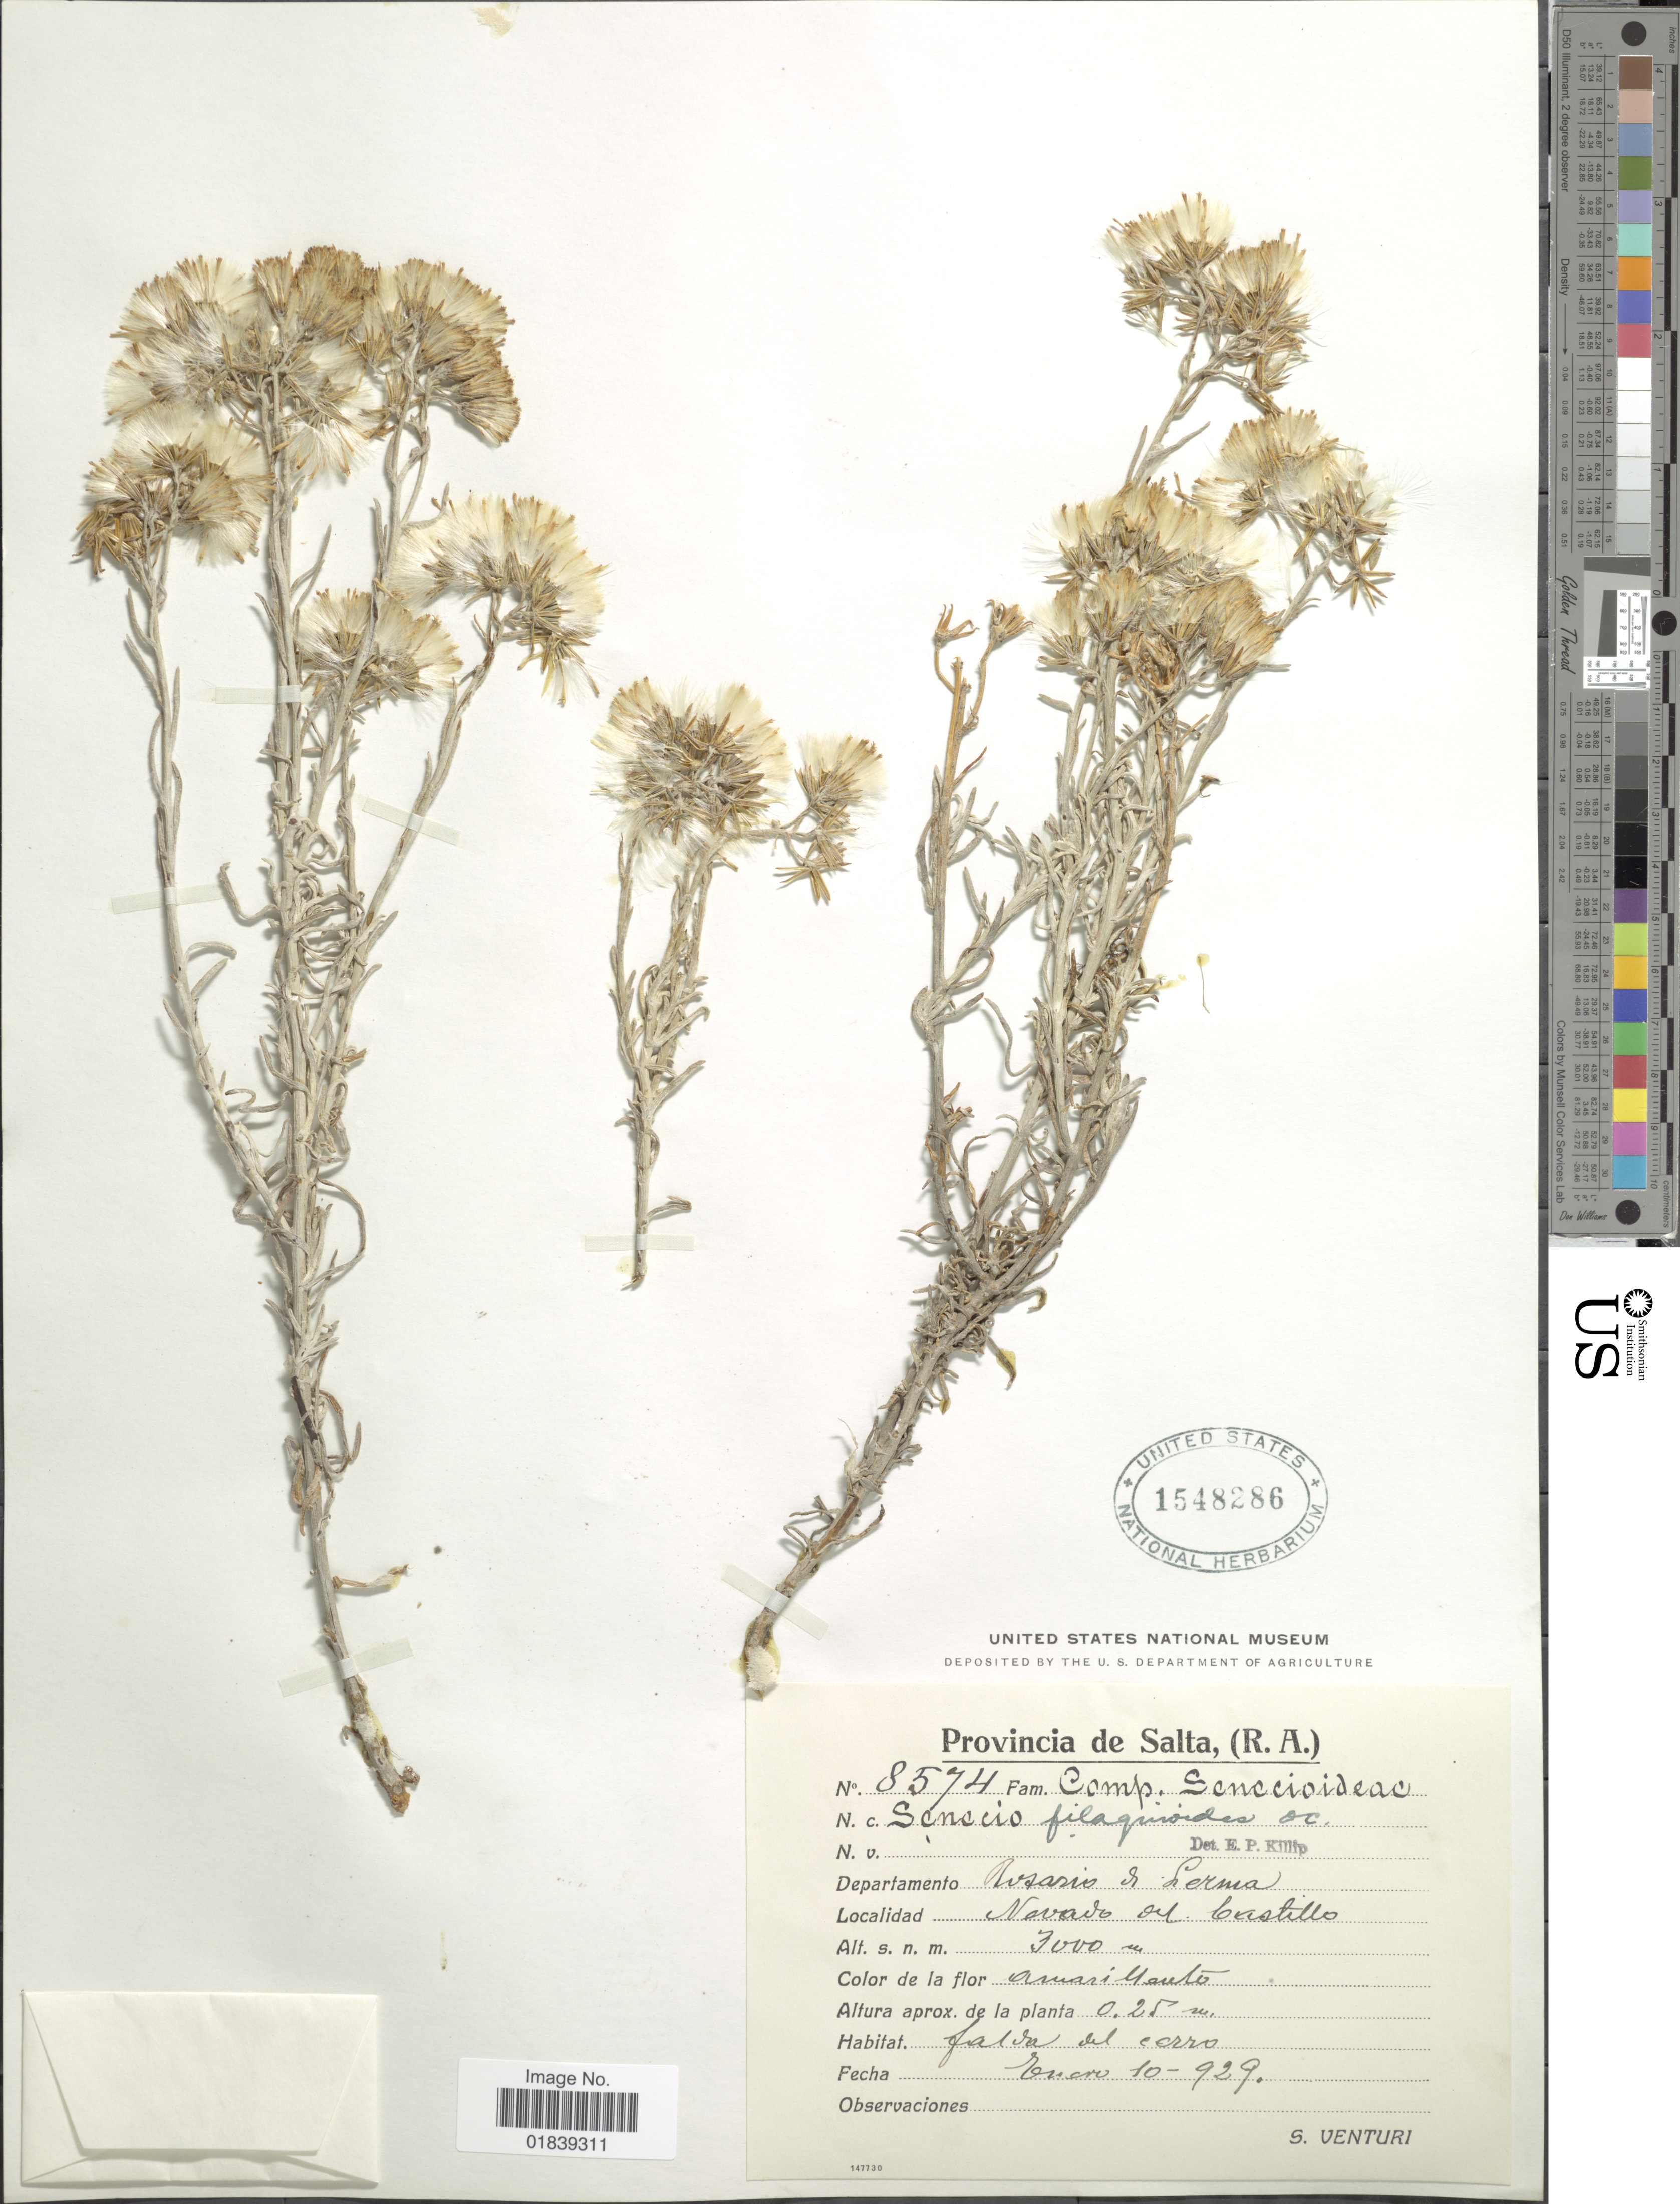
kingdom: Plantae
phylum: Tracheophyta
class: Magnoliopsida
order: Asterales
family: Asteraceae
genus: Senecio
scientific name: Senecio filaginoides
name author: DC.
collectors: S. Venturi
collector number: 8574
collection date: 1929-01-10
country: Argentina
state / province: Salta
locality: Departamento Rosario de Lerma, Nevado del Castillo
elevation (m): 3000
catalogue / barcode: US 1548286